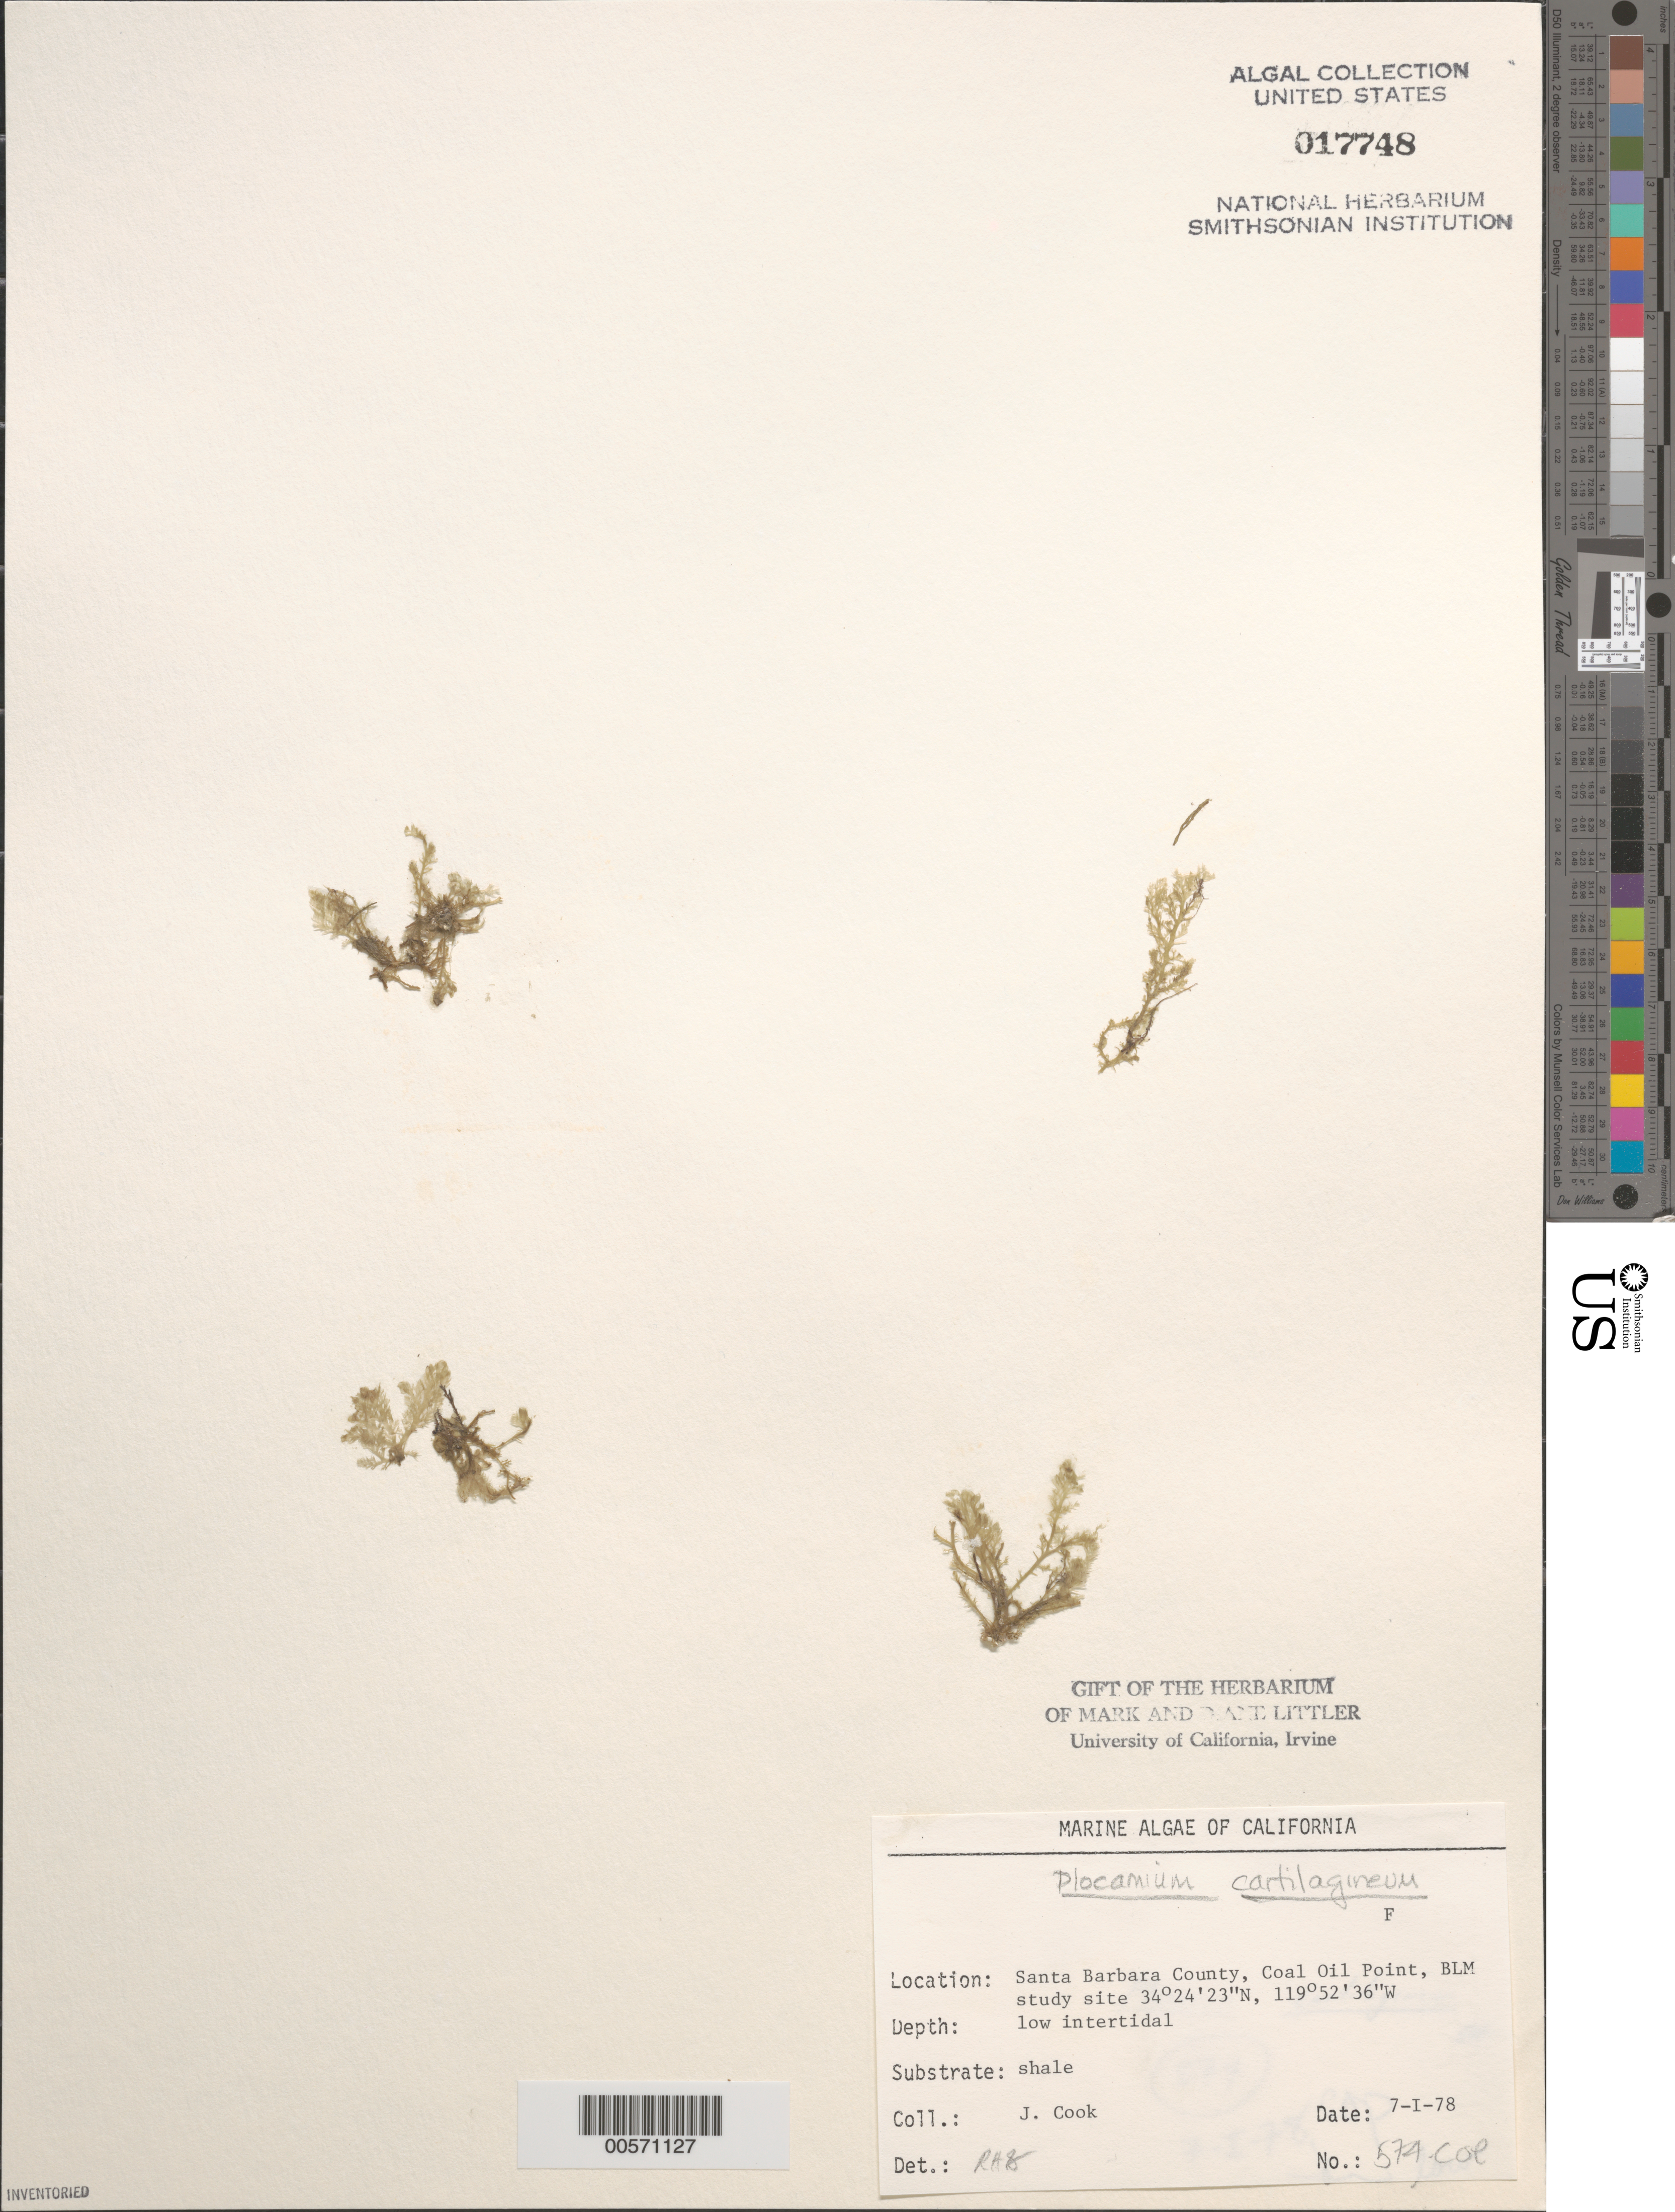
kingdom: Plantae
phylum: Rhodophyta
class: Florideophyceae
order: Plocamiales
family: Plocamiaceae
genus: Plocamium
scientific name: Plocamium cartilagineum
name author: (L.) P.S. Dixon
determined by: Sims, Robert H.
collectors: J. Cook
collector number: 574-cop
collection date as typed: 07 Jan 1978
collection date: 1978-01-07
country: United States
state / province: California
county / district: Santa Barbara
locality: Coal Oil Point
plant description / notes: BLM-SOCALBIGHT Rocky Intertidal Survey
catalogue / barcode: US 17748